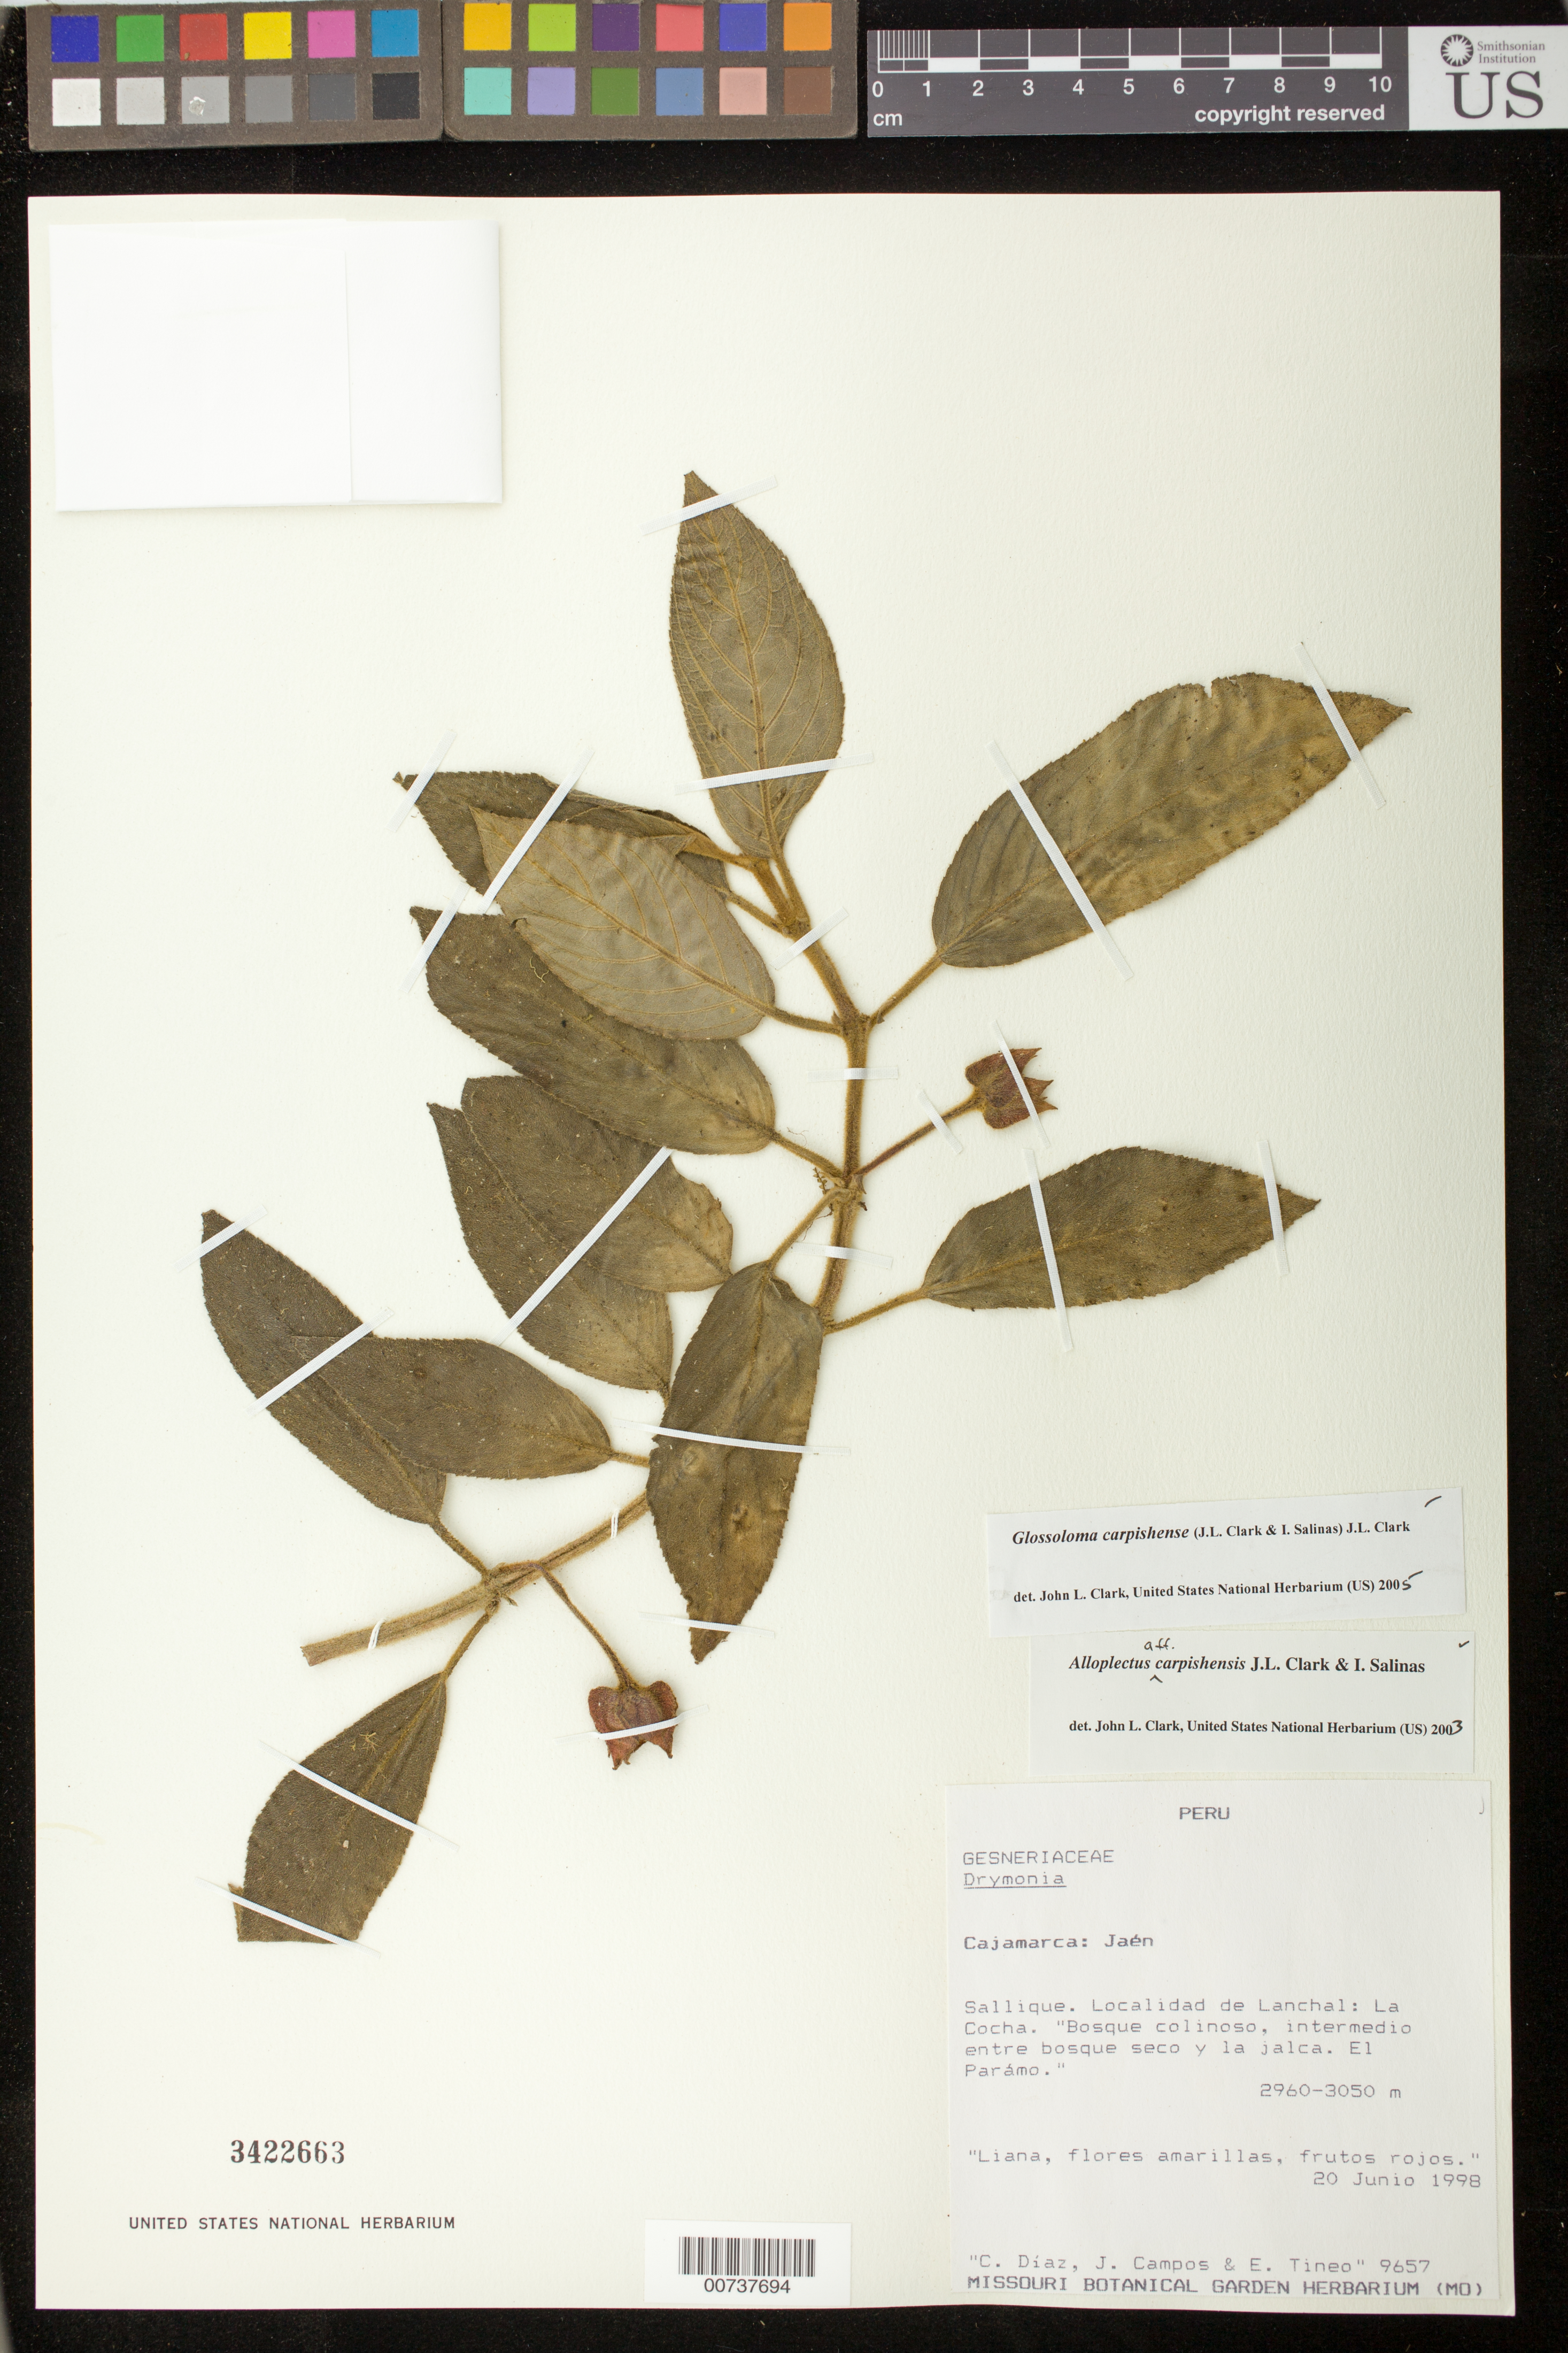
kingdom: Plantae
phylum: Tracheophyta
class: Magnoliopsida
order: Lamiales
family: Gesneriaceae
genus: Glossoloma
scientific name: Glossoloma carpishense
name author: (J.L. Clark & I. Salinas) J.L. Clark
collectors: C. Díaz S., J. Campos & E. Tineo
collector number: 9657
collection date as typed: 20 Jul 1998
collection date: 1998-07-20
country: Peru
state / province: Cajamarca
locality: Jaén, Sallique, localidad de Lanchal: La Cocha. El Parámo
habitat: Bosque colinoso, intermedio entre bosque seco y la jalca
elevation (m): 2960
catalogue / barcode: US 3422663